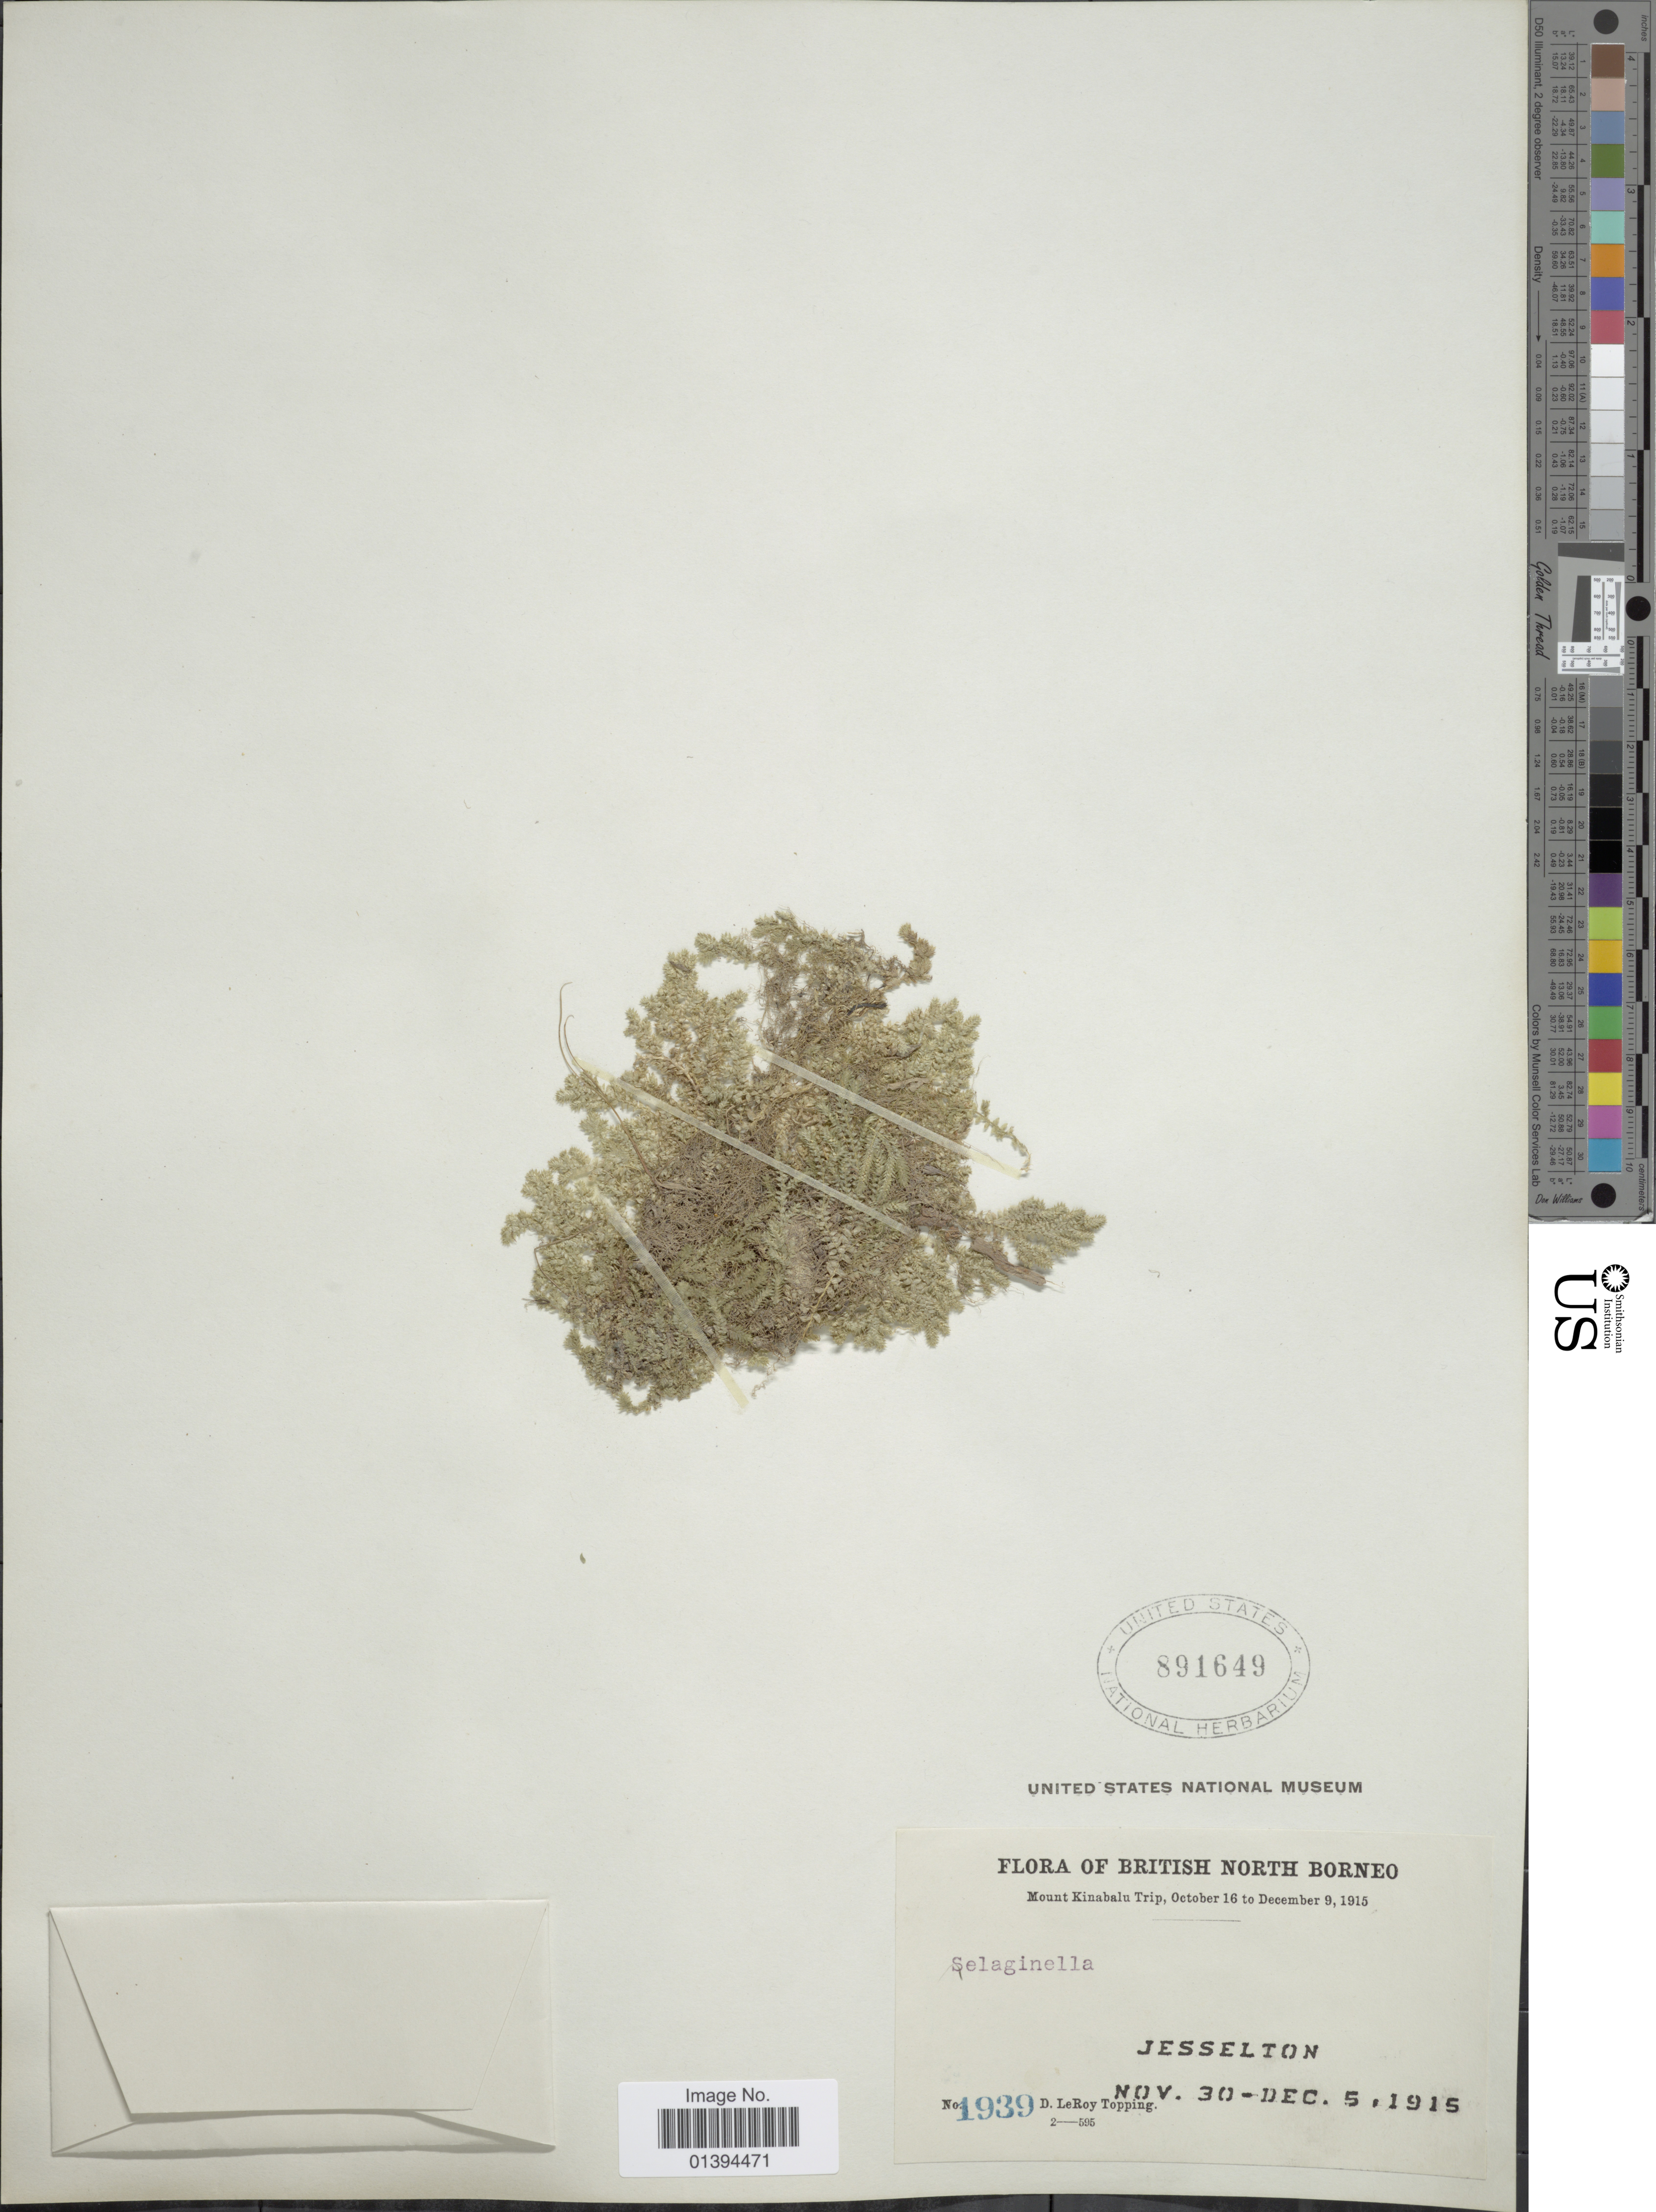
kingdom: Plantae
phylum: Tracheophyta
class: Lycopodiopsida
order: Selaginellales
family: Selaginellaceae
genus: Selaginella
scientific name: Selaginella sp.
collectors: D. L. Topping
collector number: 1939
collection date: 1915-11-30/1915-12-05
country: Malaysia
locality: British North Borneo, Jesselton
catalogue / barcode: US 891649